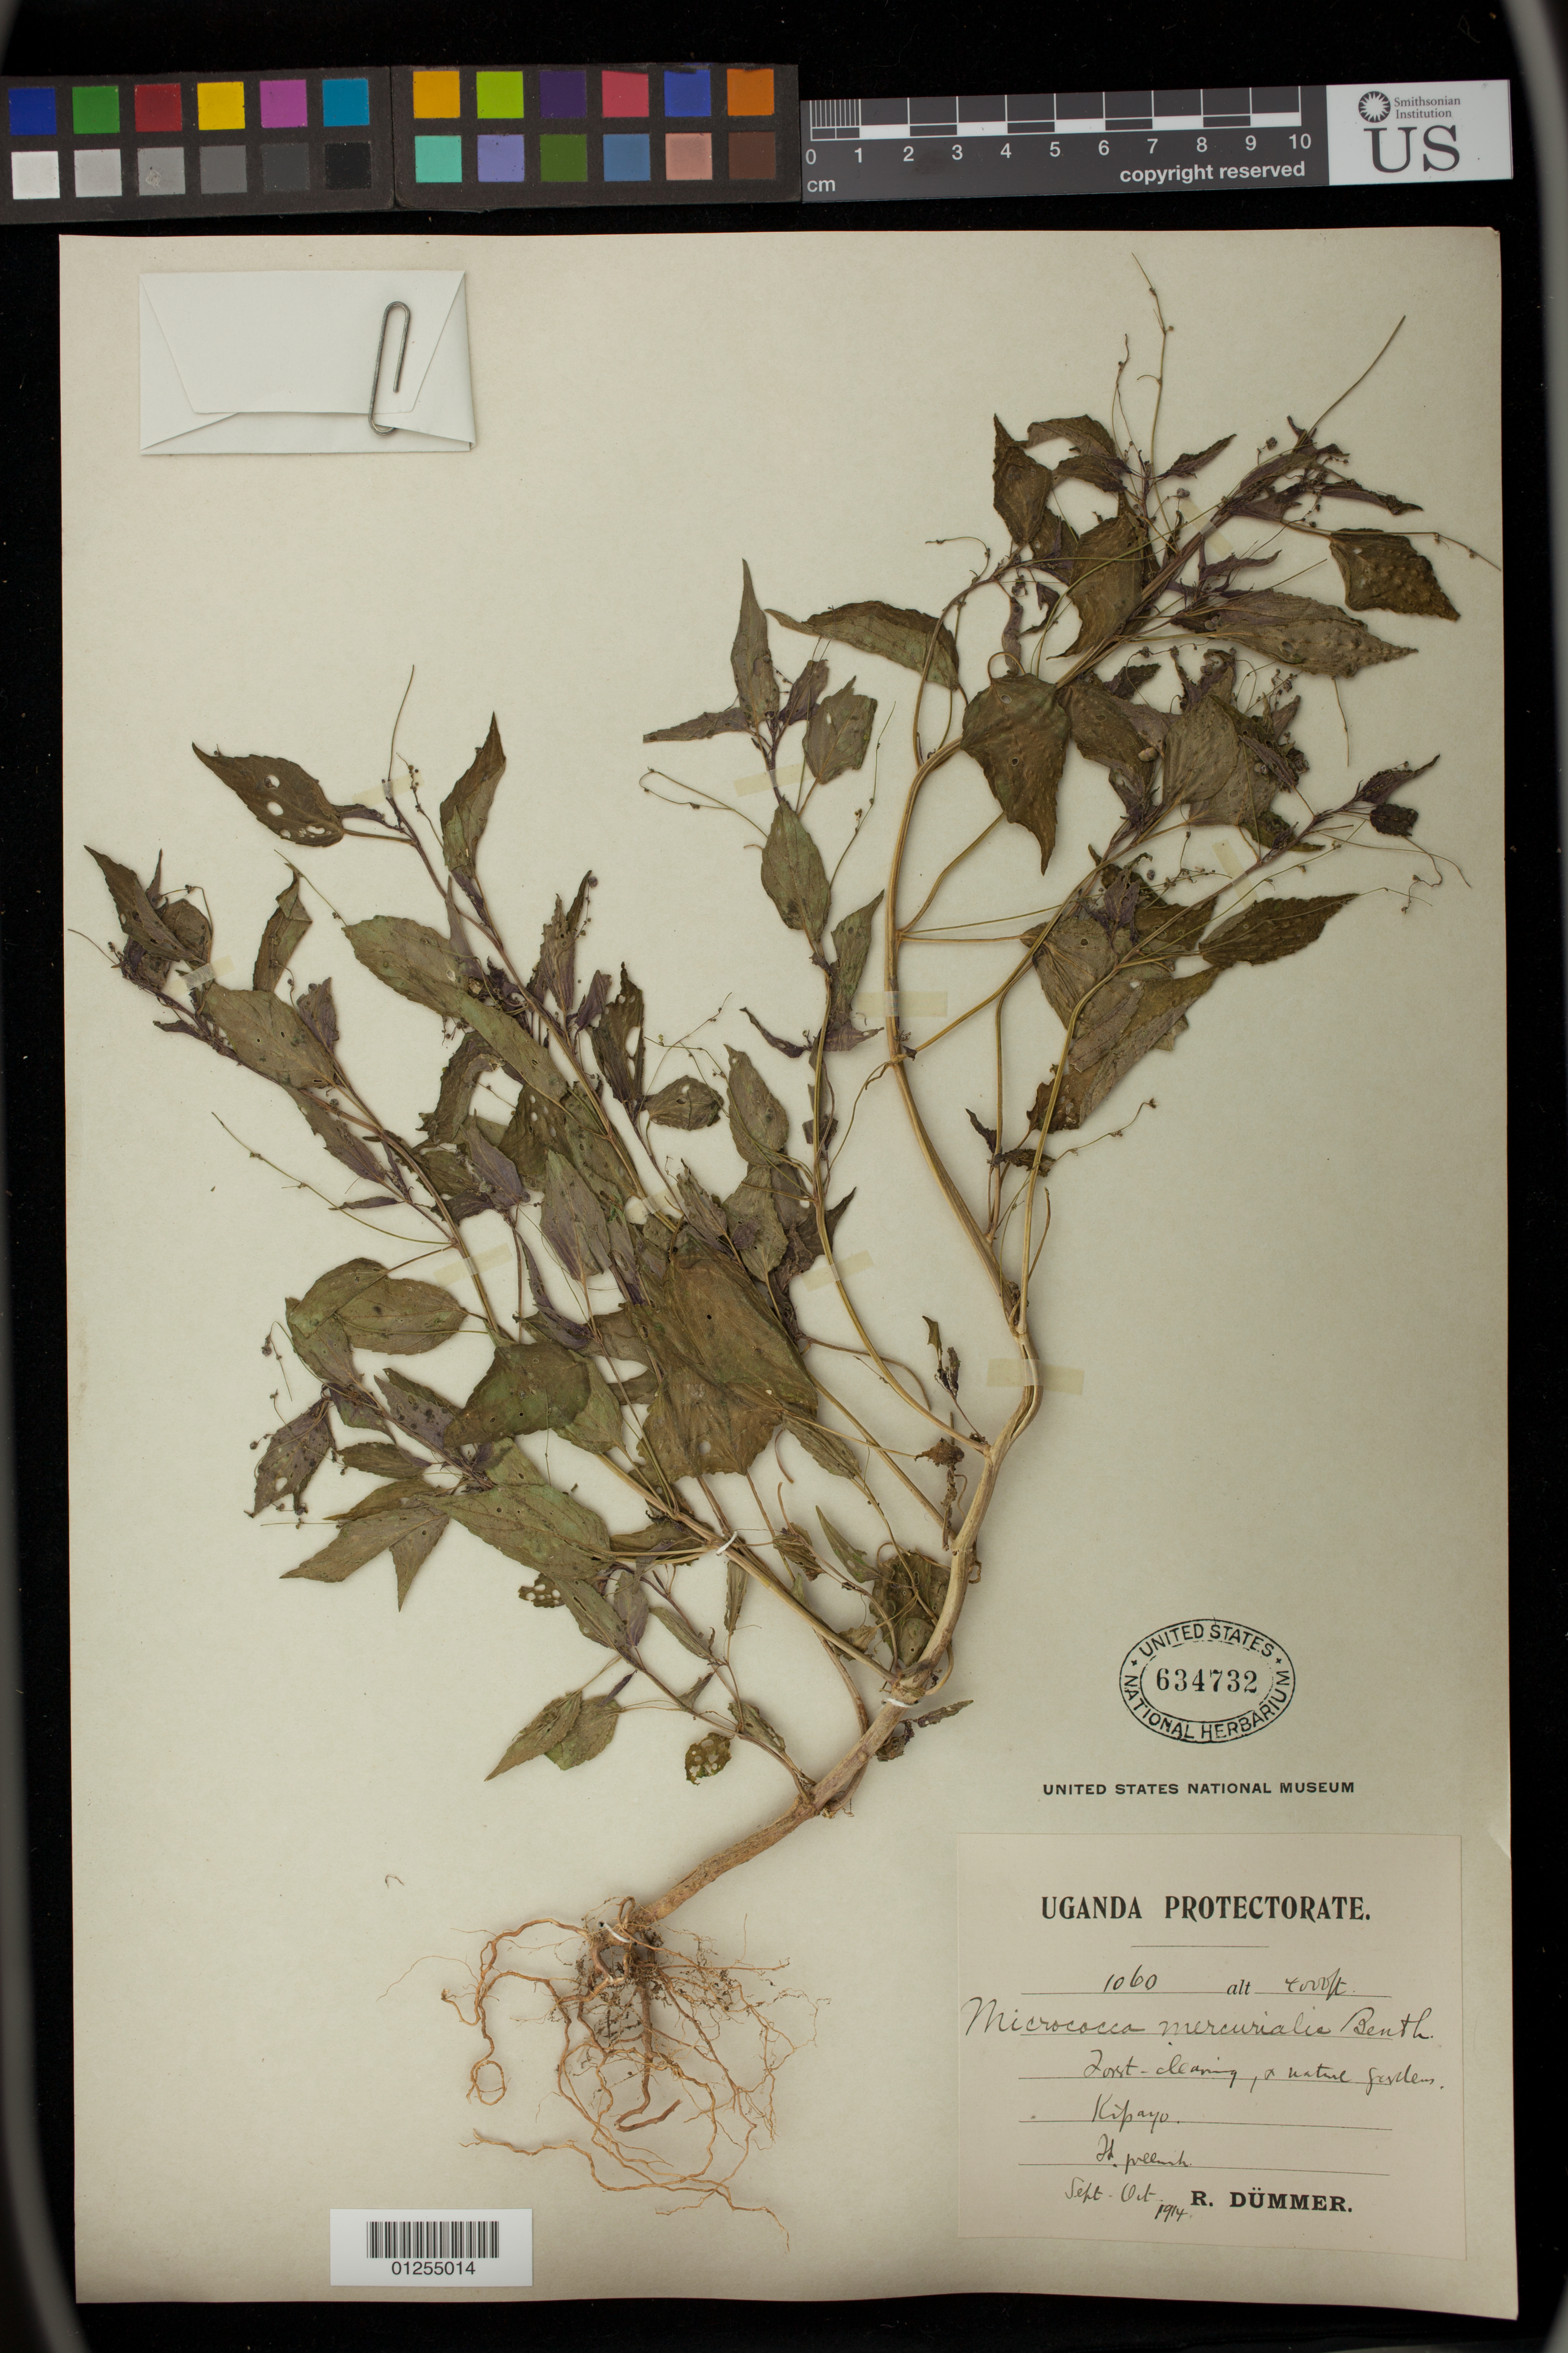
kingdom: Plantae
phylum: Tracheophyta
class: Magnoliopsida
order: Malpighiales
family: Euphorbiaceae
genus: Micrococca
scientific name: Micrococca mercurialis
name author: (Linn) Benth.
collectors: R. Dümmer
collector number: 1060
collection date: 1914-09/1914-10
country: Uganda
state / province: Central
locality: Kipayo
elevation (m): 1219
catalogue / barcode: US 634732